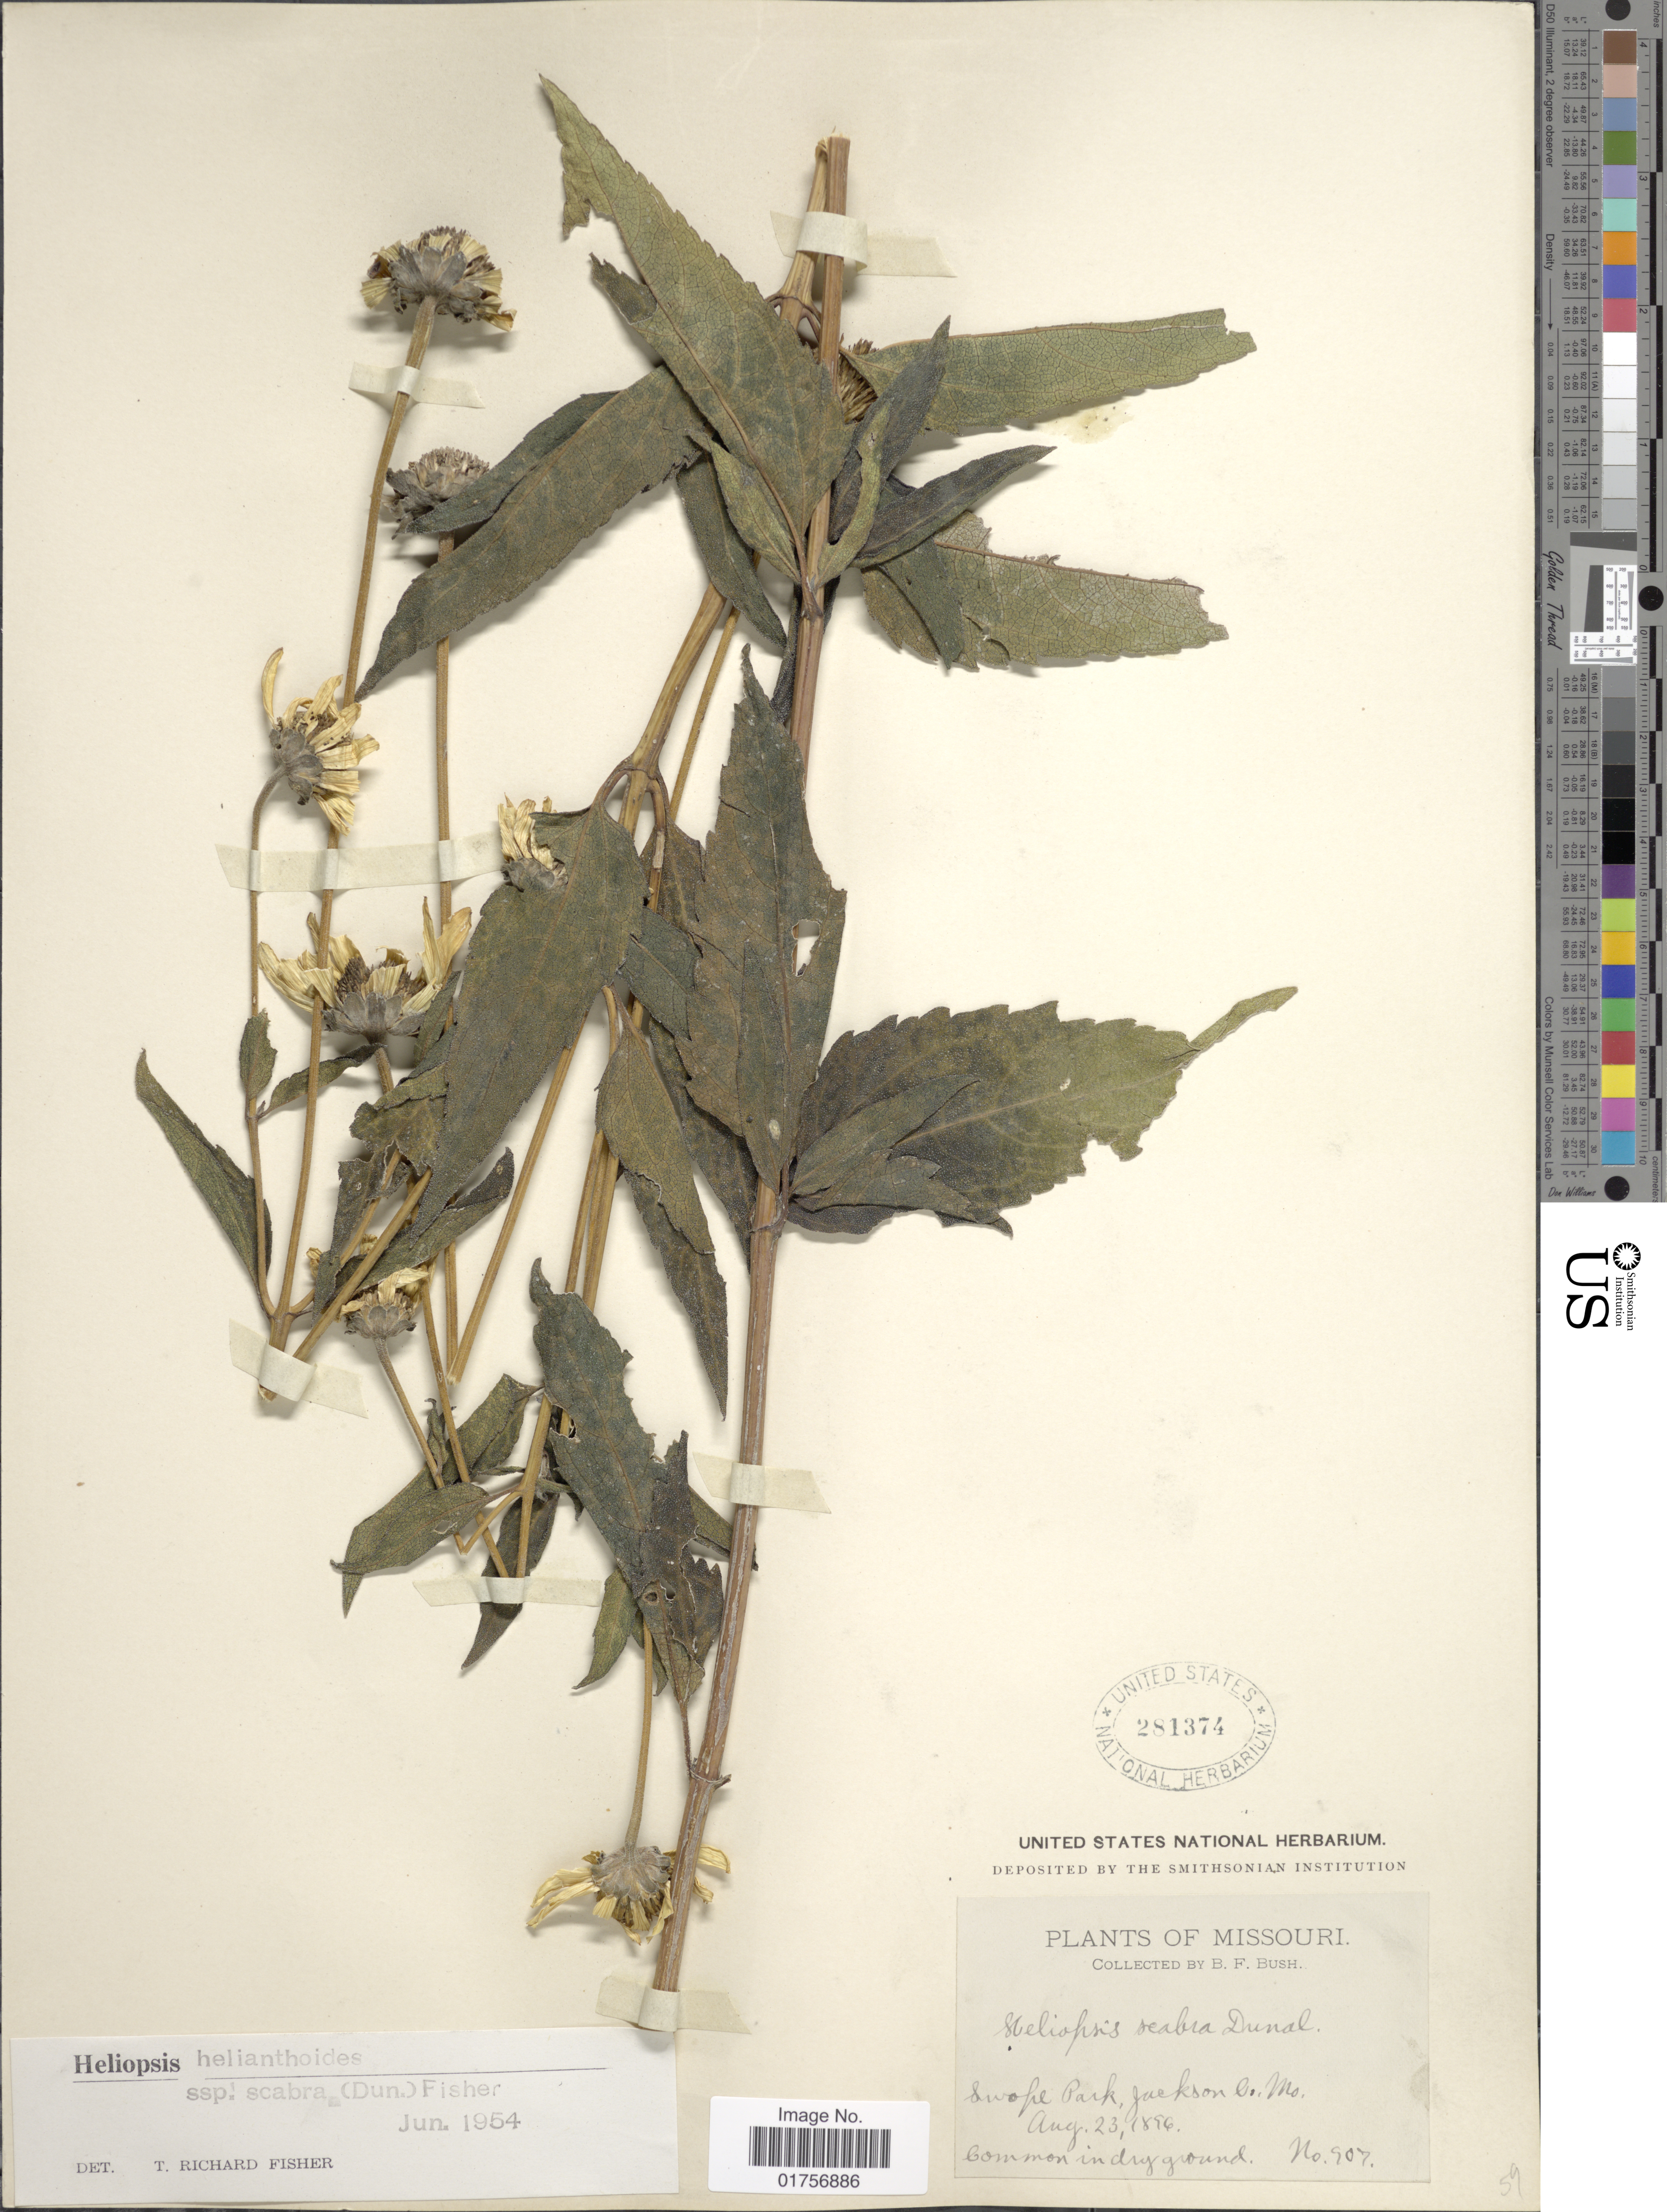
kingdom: Plantae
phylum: Tracheophyta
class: Magnoliopsida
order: Asterales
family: Asteraceae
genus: Heliopsis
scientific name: Heliopsis helianthoides var. scabra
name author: (Dunal) T.R. Fisher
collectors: B. F. Bush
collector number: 907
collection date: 1896-08-23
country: United States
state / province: Missouri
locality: Swope Park, Jackson Co., Mo.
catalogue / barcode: US 281374